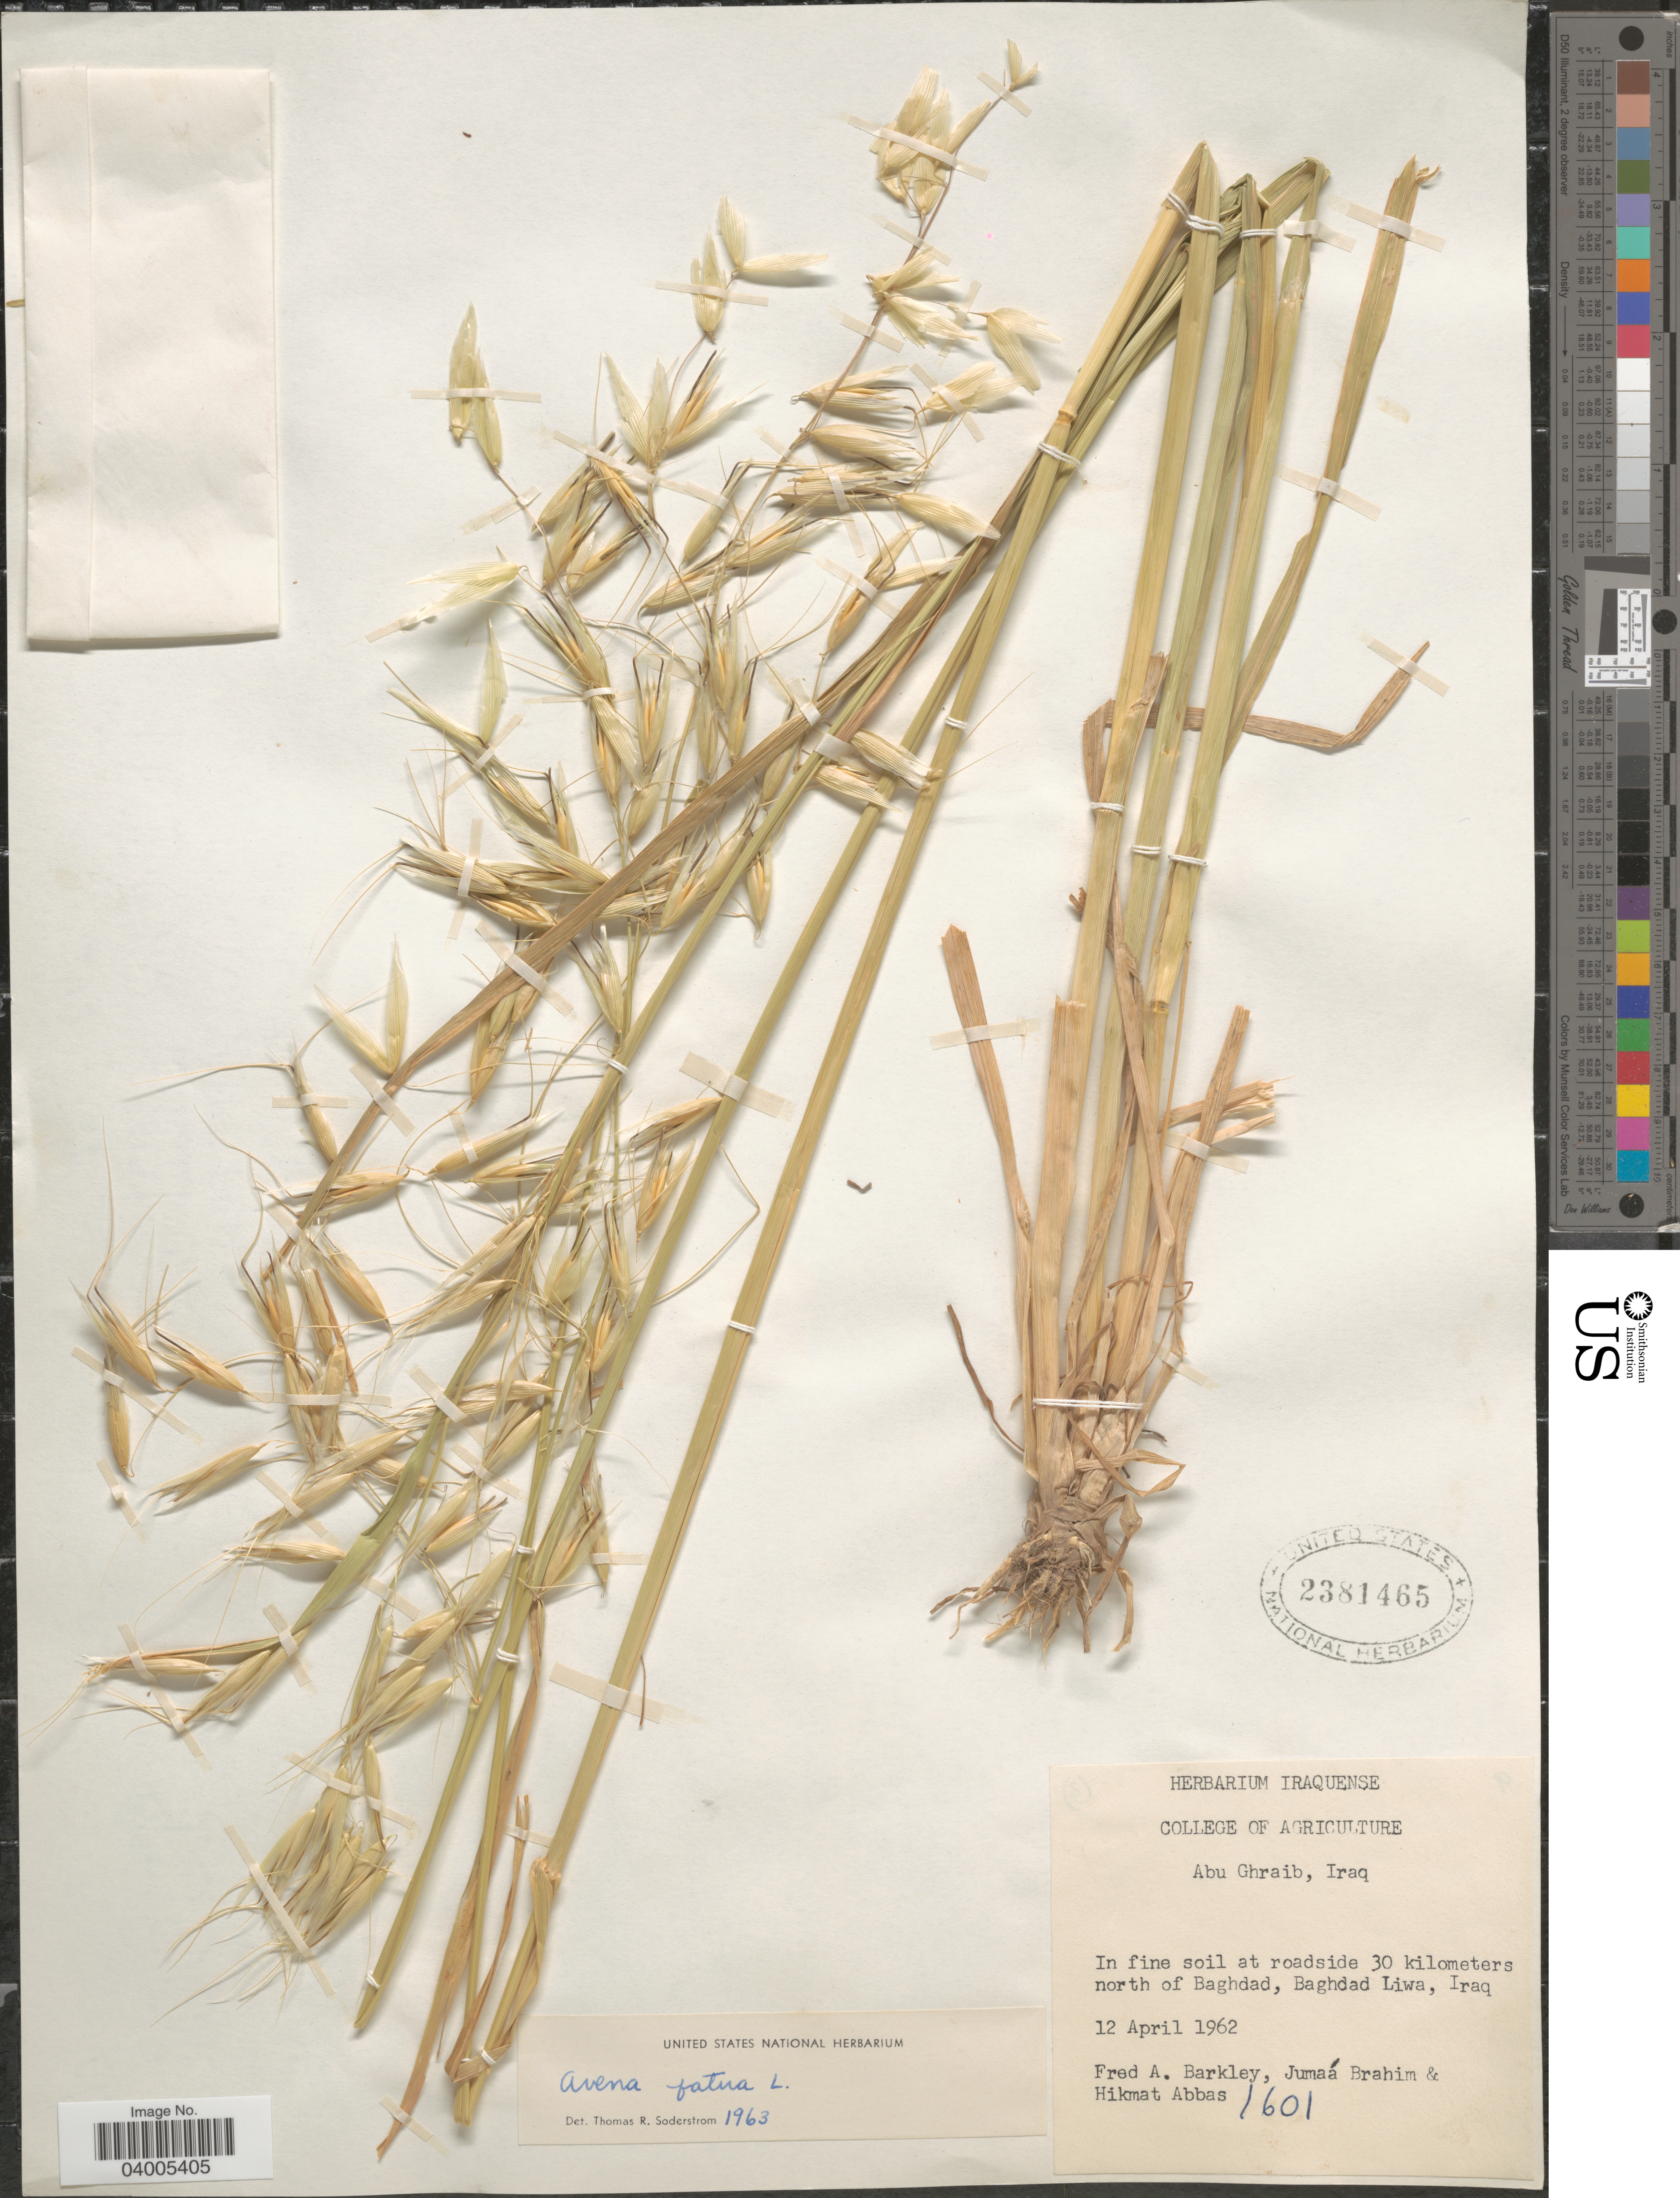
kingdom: Plantae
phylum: Tracheophyta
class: Liliopsida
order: Poales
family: Poaceae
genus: Avena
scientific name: Avena fatua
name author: L.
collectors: F. A. Barkley, Brahim M., J. & H. Abbas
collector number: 1601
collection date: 1962-04-12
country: Iraq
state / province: Baghdad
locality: In fine soil at roadside 30 kilometers north of Baghdad, Baghdad Liwa.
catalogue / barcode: US 2381465